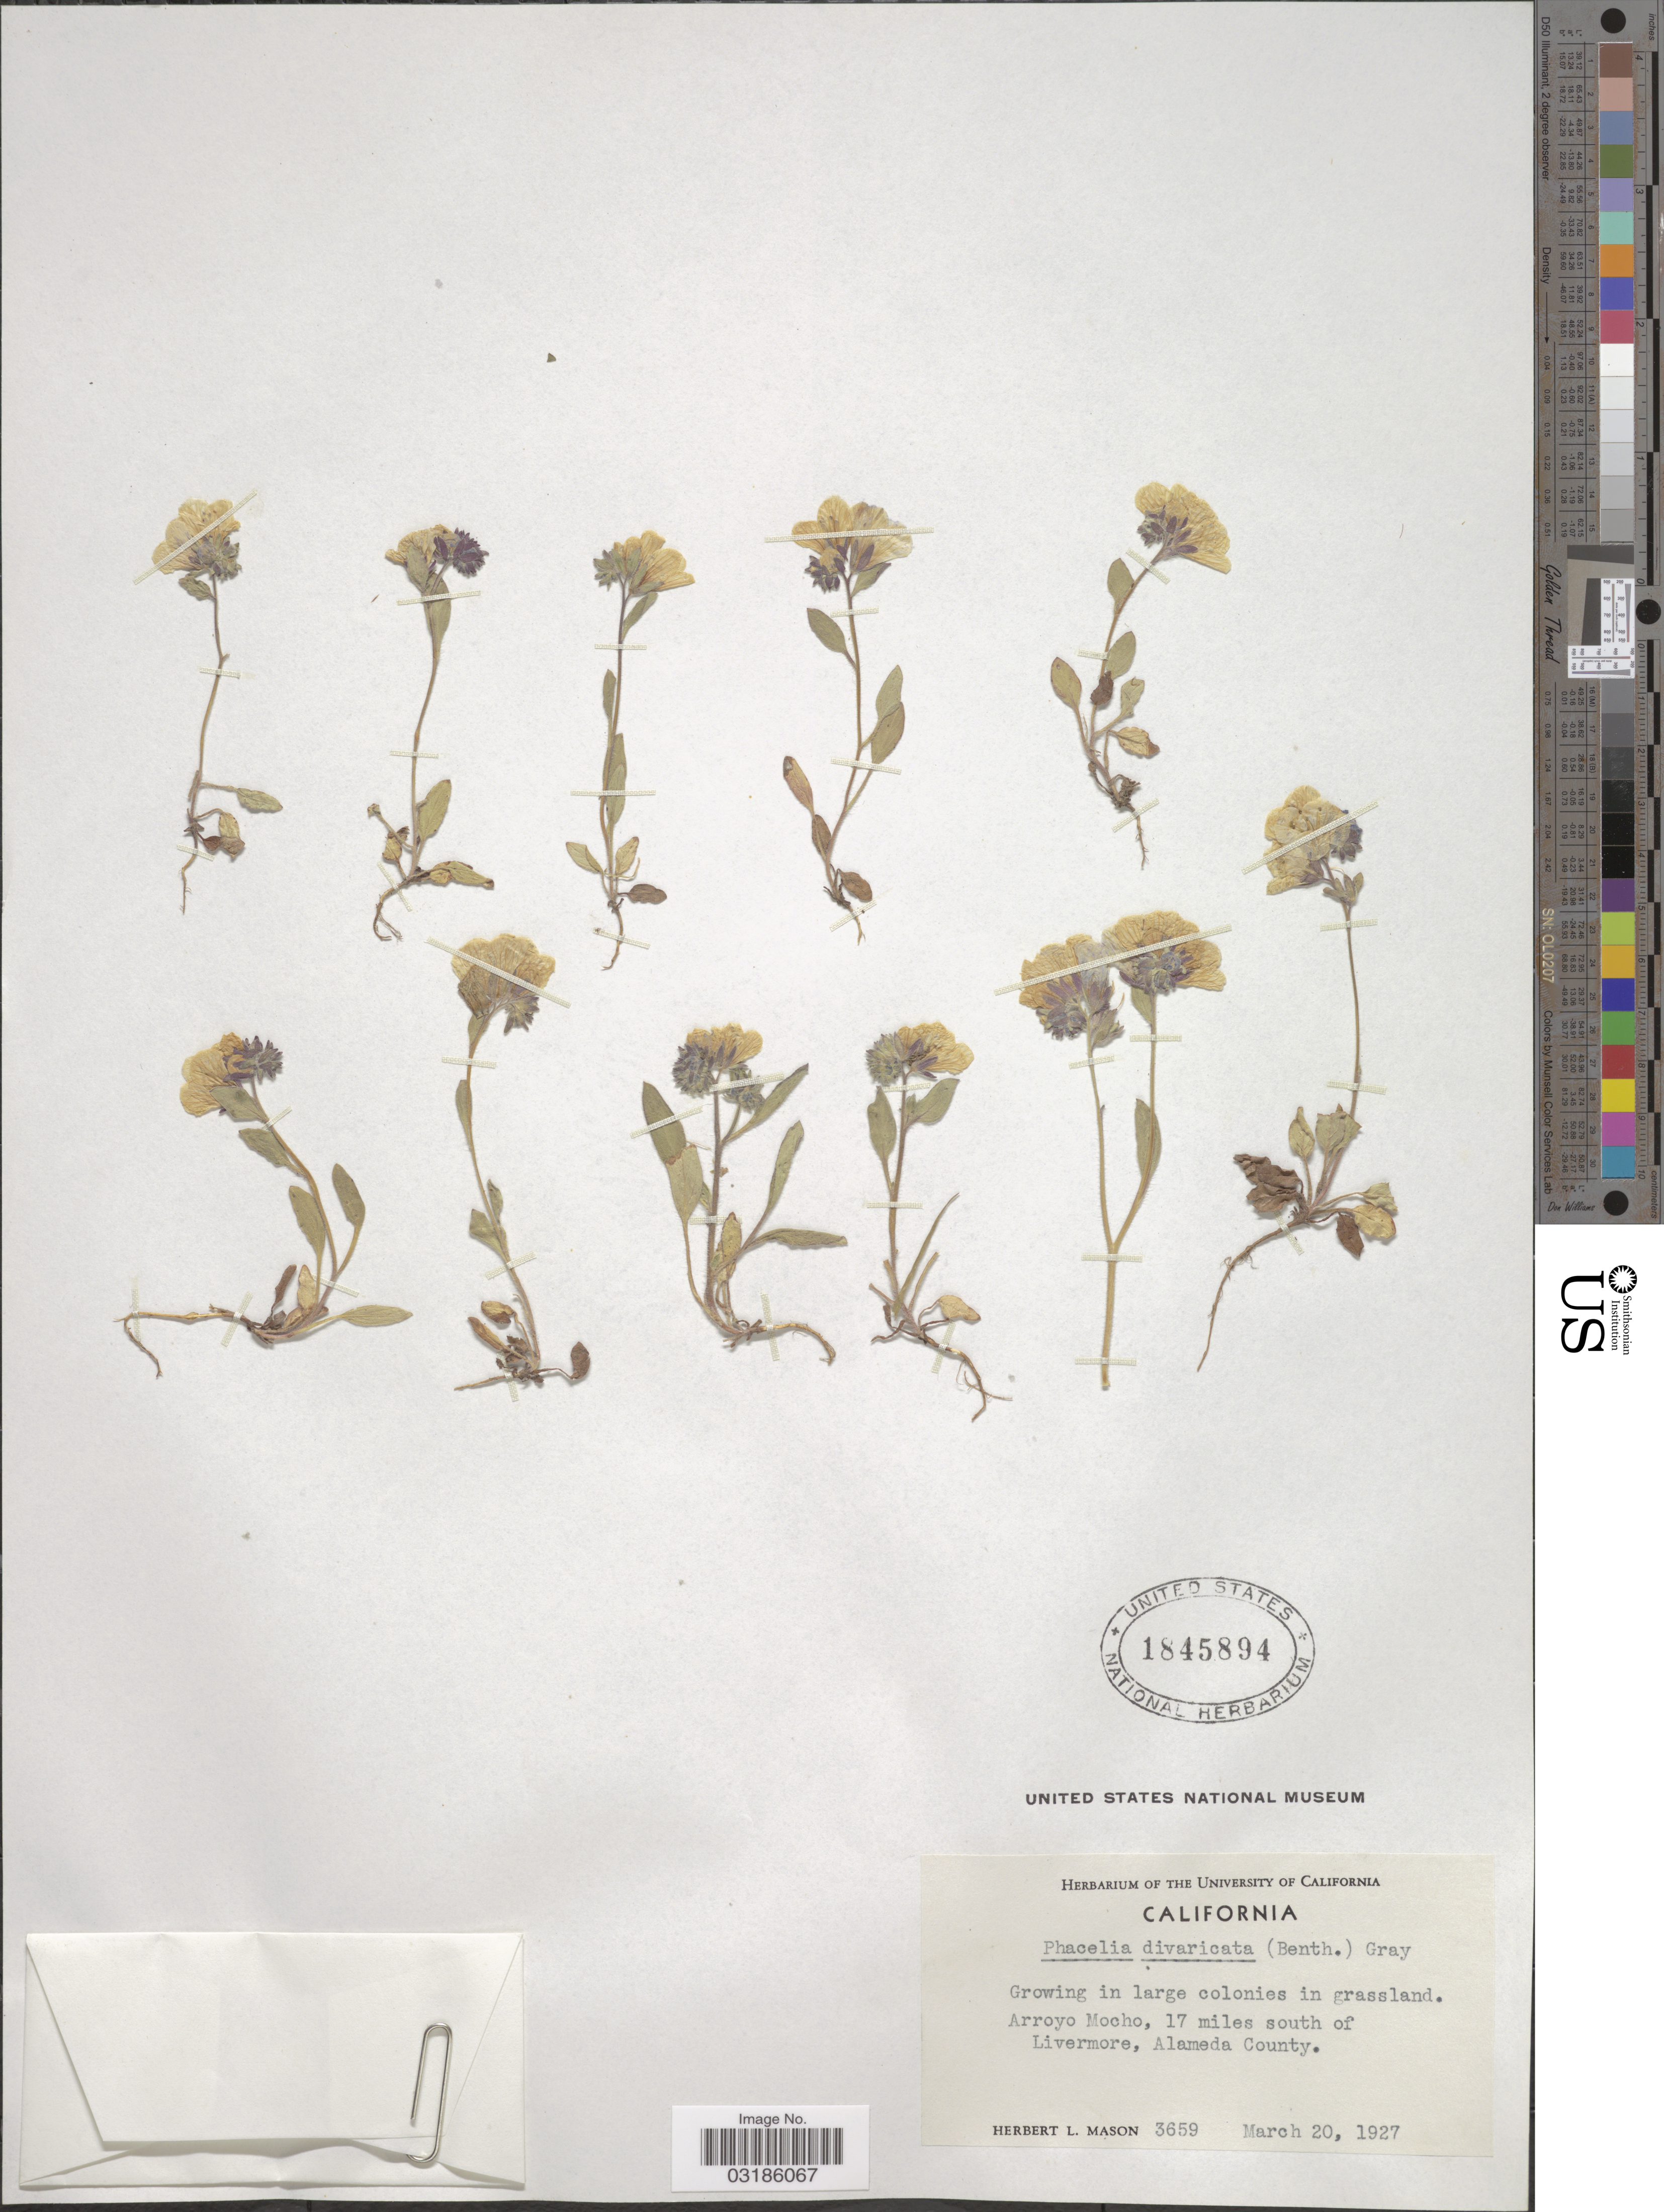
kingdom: Plantae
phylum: Tracheophyta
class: Magnoliopsida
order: Boraginales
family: Hydrophyllaceae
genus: Phacelia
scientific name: Phacelia divaricata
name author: (Benth.) A. Gray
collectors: H. L. Mason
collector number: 3659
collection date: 1927-03-20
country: United States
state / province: California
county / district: Alameda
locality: Arroyo Mocho, 17 miles south of Livermore, Alameda County.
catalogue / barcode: US 1845894